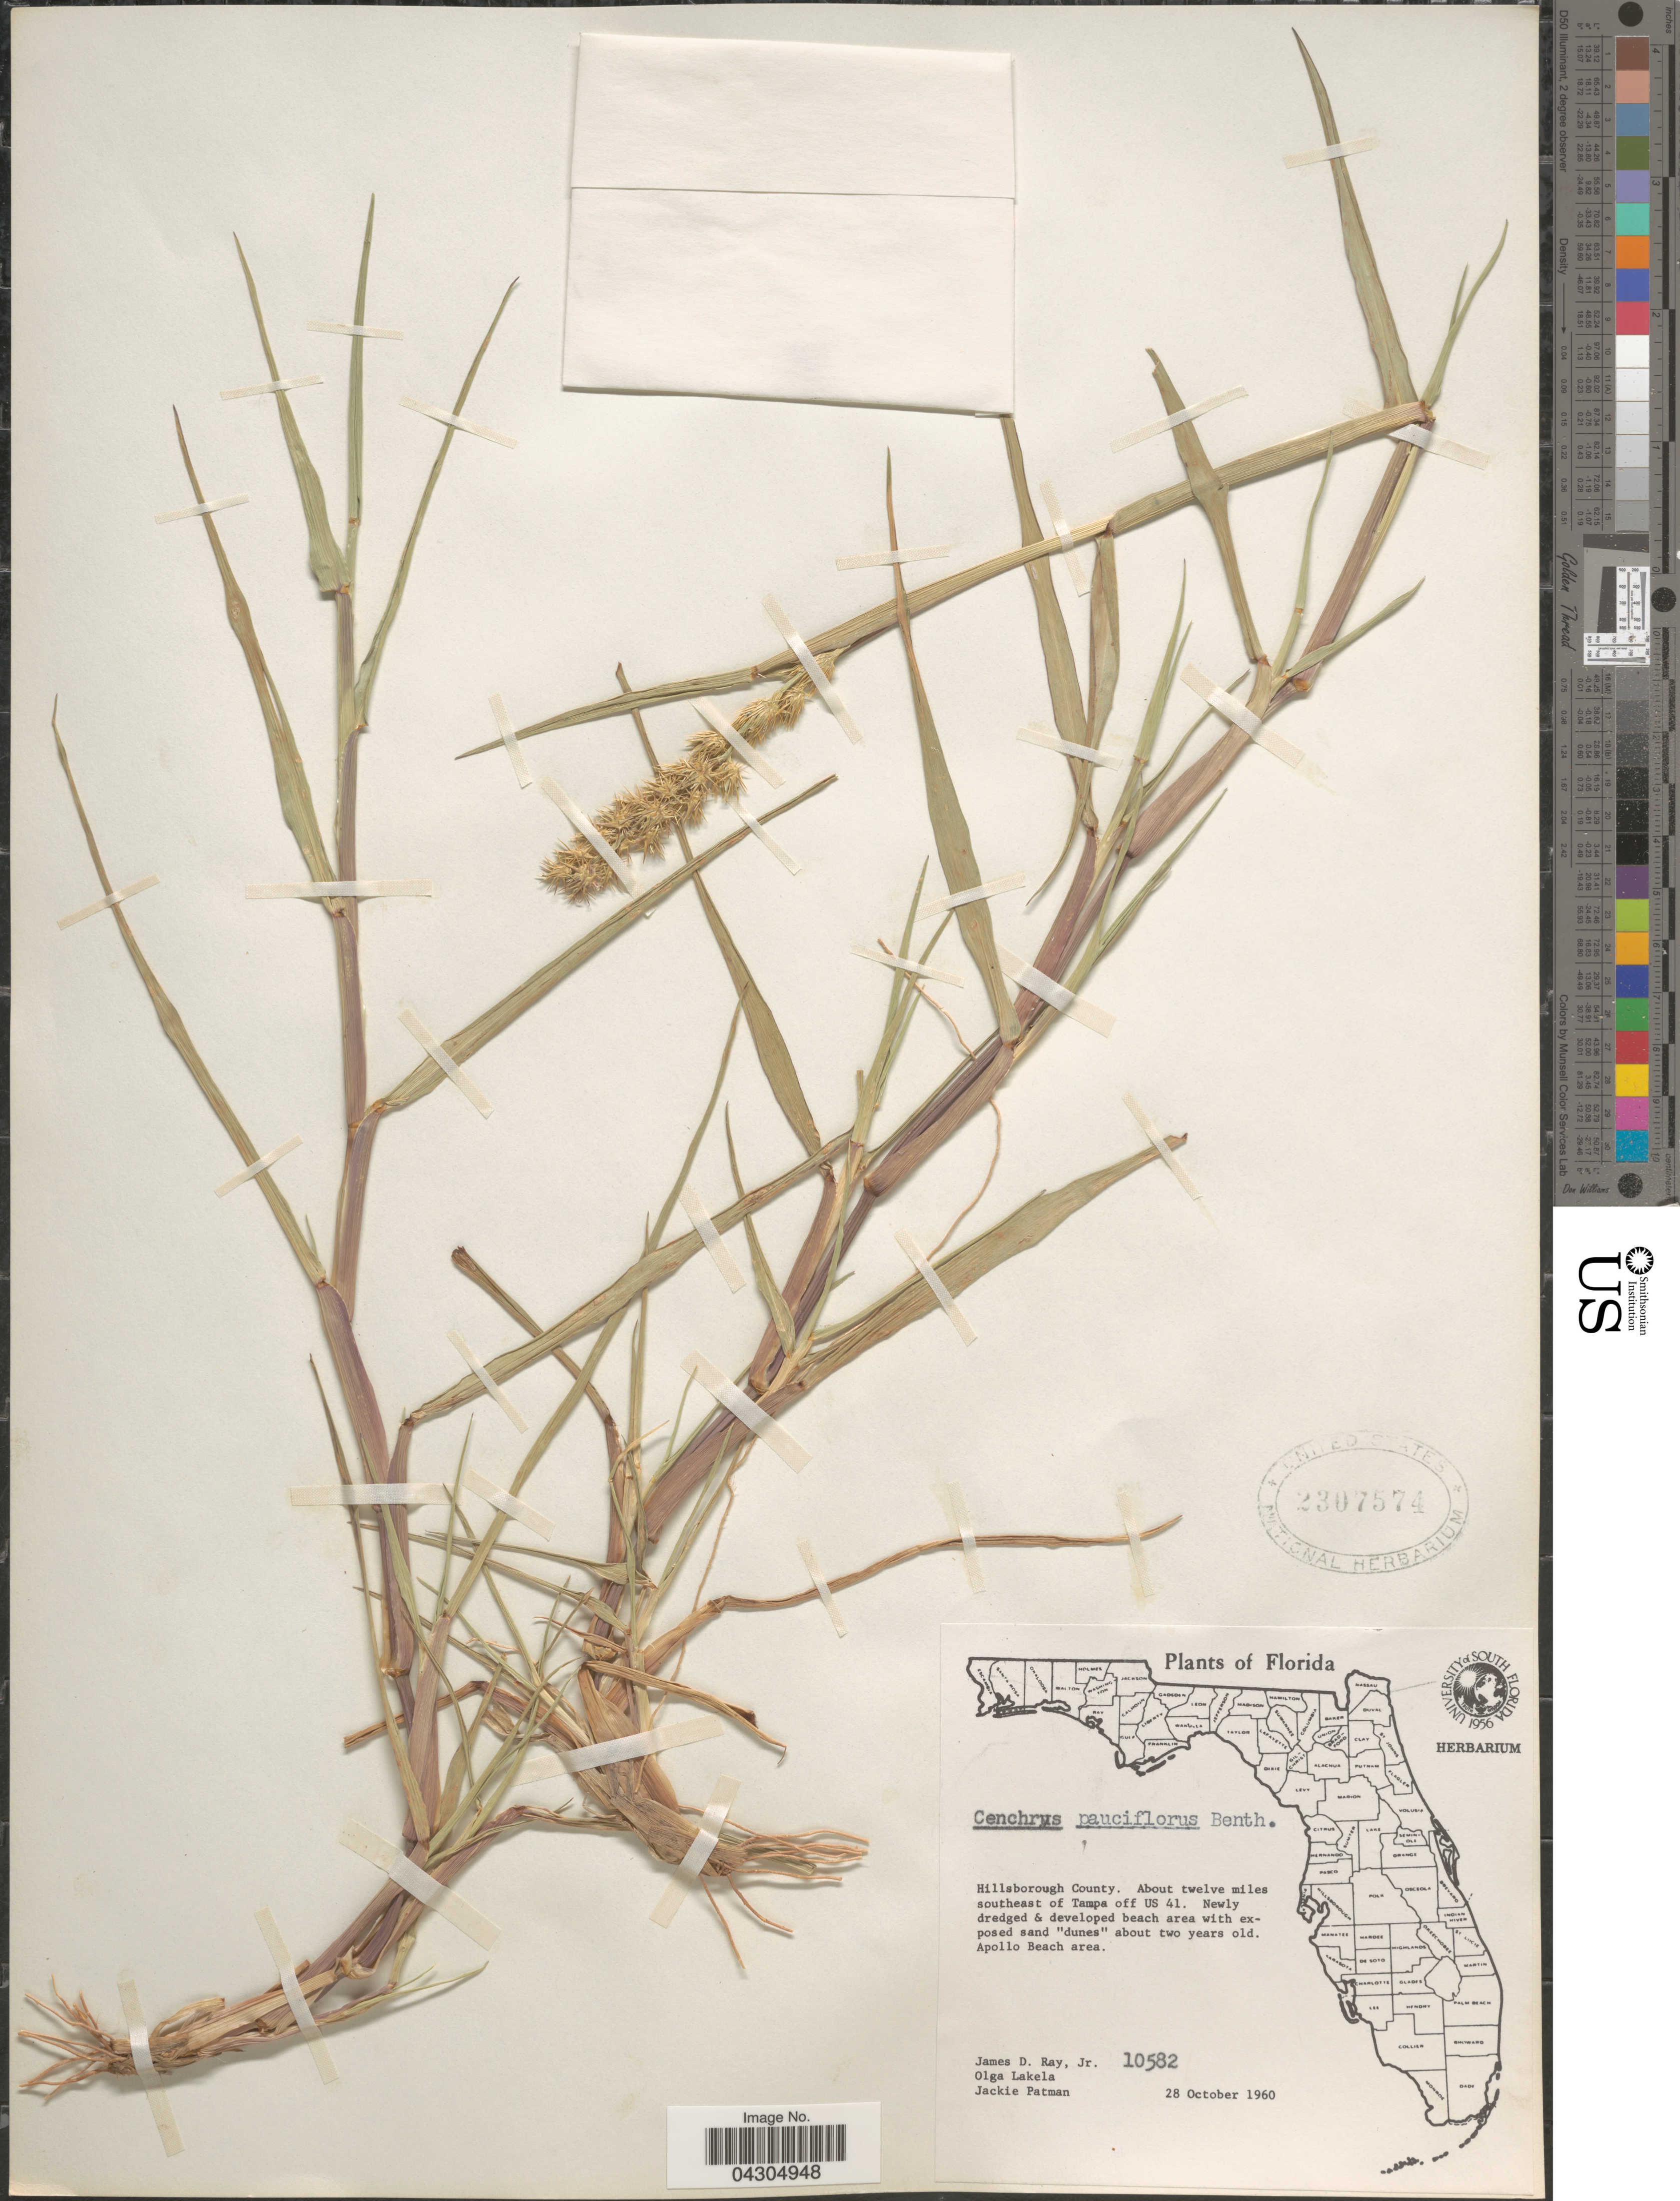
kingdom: Plantae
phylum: Tracheophyta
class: Liliopsida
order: Poales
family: Poaceae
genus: Cenchrus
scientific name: Cenchrus spinifex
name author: Cav.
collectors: J. D. Ray Jr., O. K. Lakela & J. Patman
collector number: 10582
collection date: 1960-10-28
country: United States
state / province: Florida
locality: Hillsborough County. About twelve miles southeast of Tampa off US 41. Newly dredged & developed beach area with exposed sand "dunes" about two years old. Apollo Beach area.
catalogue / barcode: US 2307574